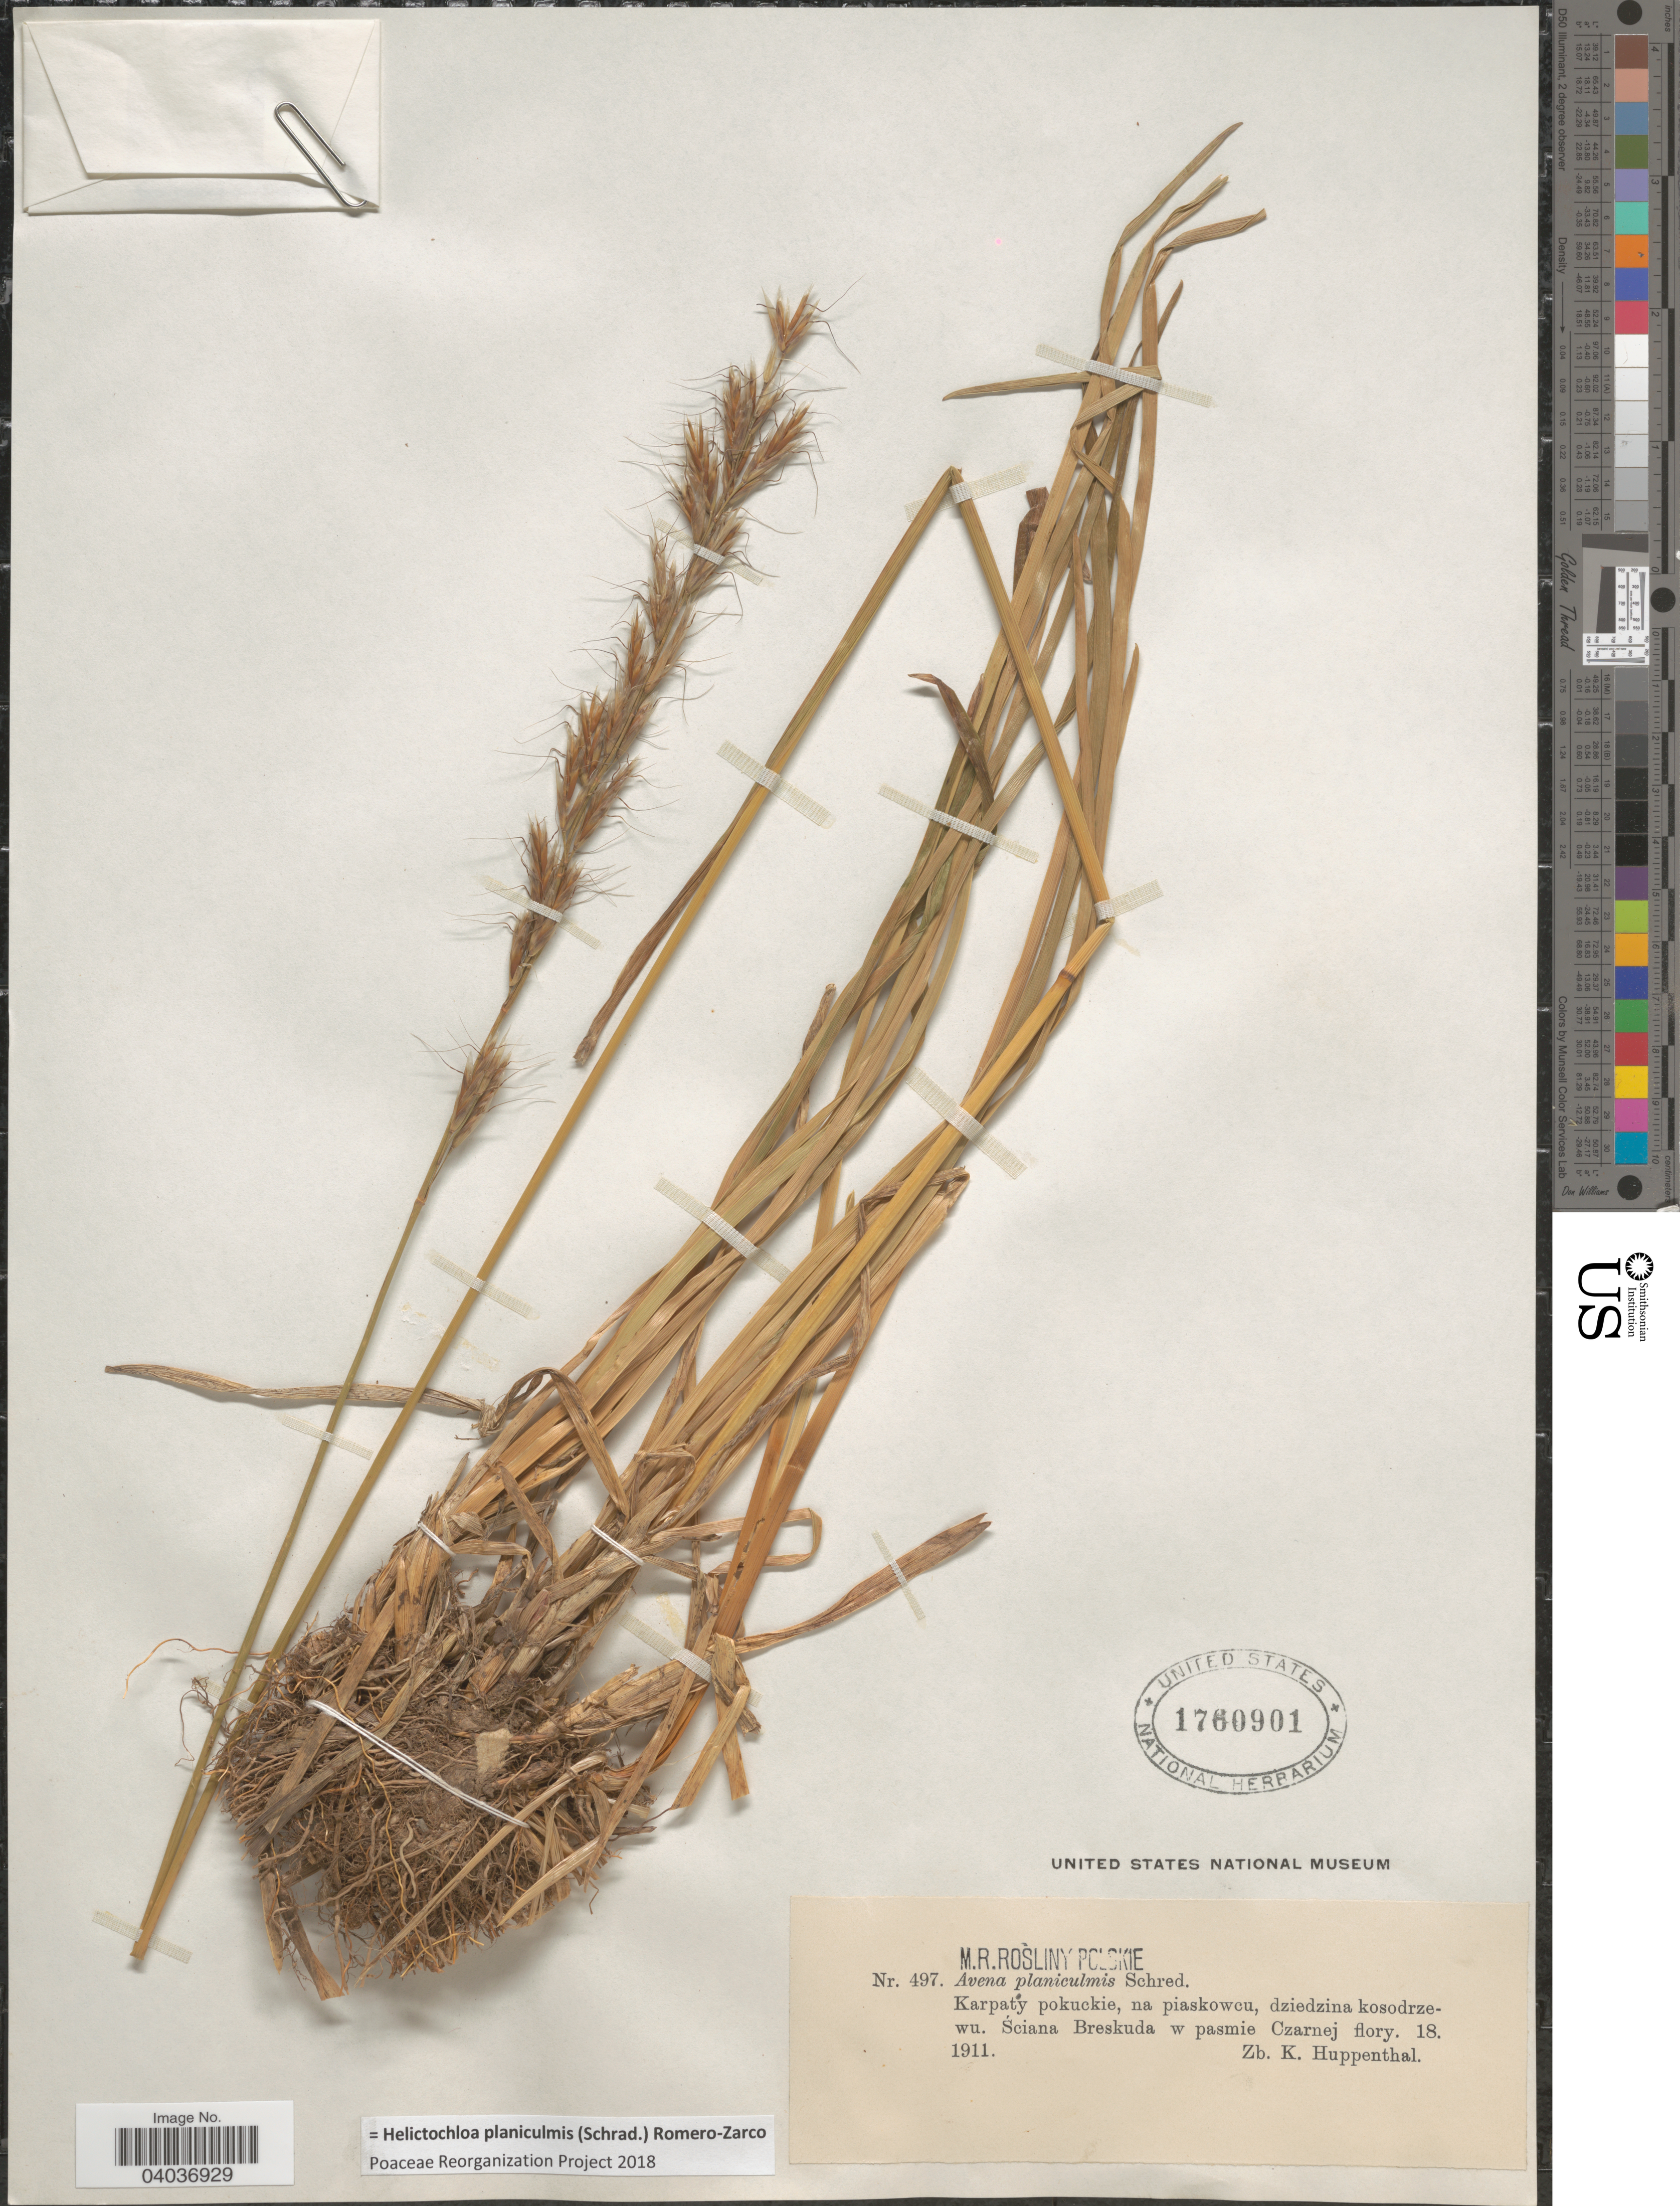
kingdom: Plantae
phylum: Tracheophyta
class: Liliopsida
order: Poales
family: Poaceae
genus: Helictochloa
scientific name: Helictochloa planiculmis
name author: (Schrad.) Romero Zarco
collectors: K. Huppenthal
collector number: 497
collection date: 1911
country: Ukraine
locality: Karpaty pokuckie, na piaskowcu, dziedzina kosodrzewu. Ściana Breskuda w pasmie Czarnej flory.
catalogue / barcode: US 1760901